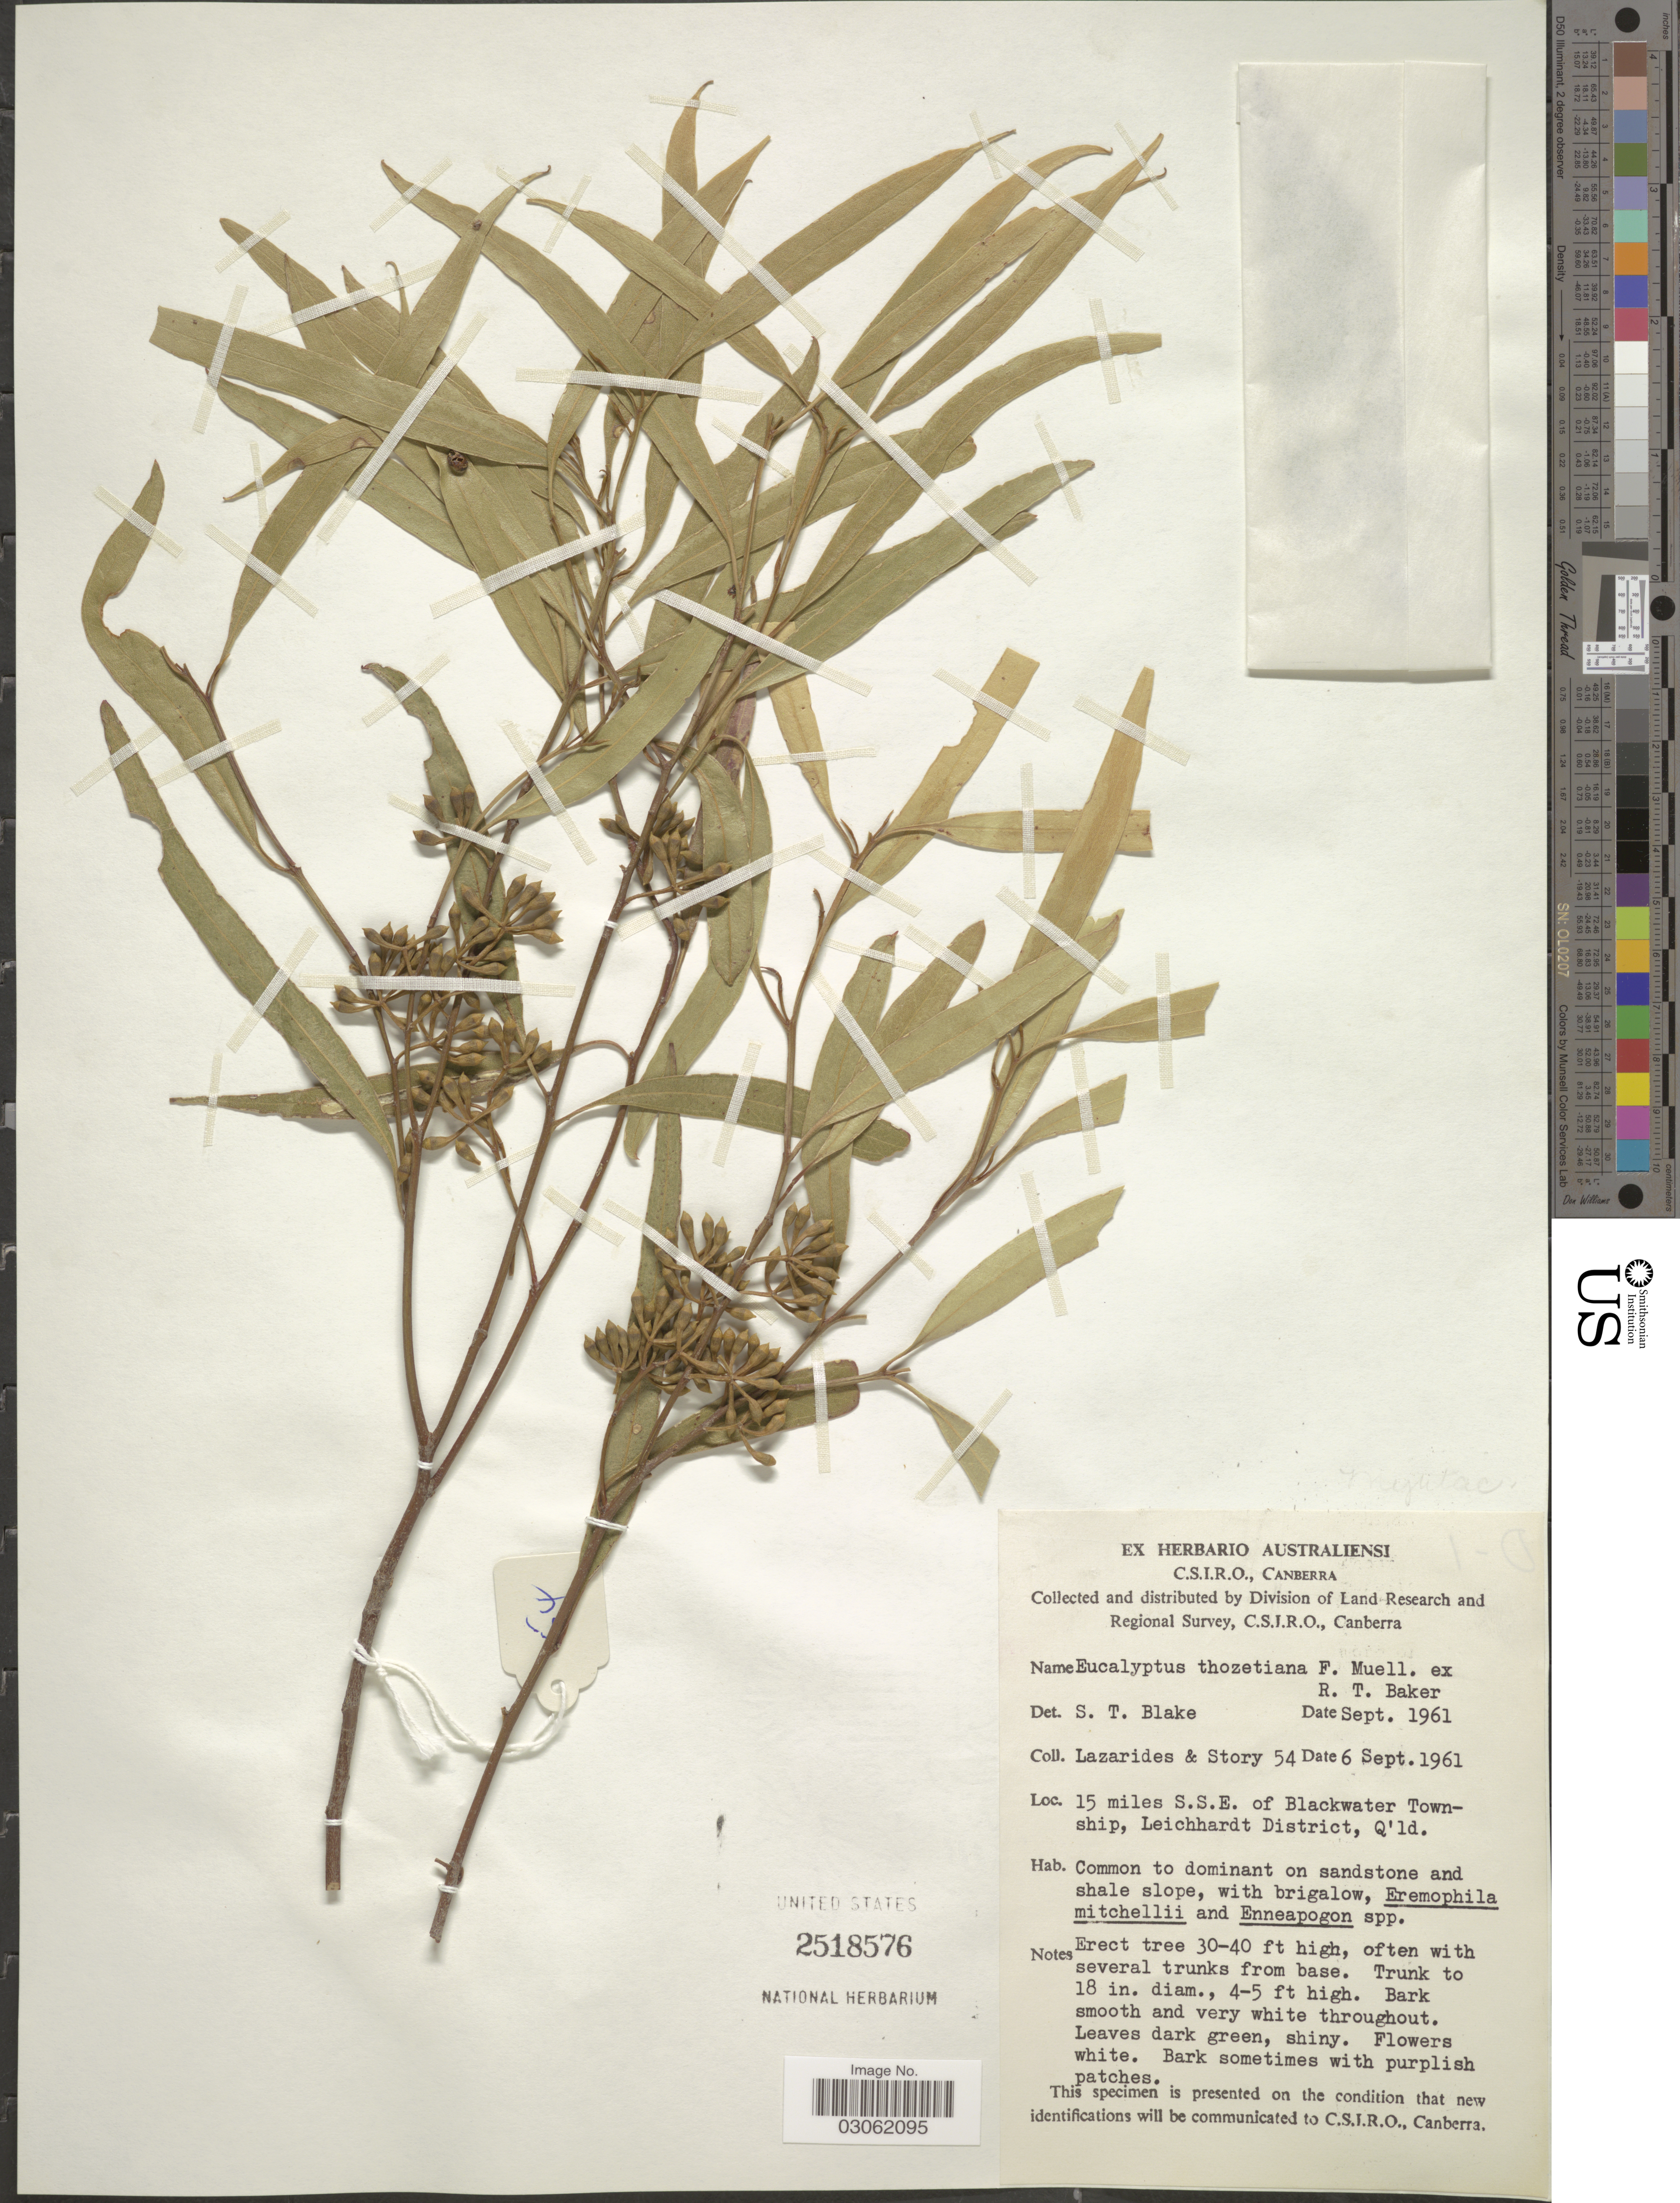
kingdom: Plantae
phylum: Tracheophyta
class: Magnoliopsida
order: Myrtales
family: Myrtaceae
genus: Eucalyptus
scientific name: Eucalyptus thozetiana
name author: F. Muell. ex R.T. Baker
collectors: M. Lazarides & -. Story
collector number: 54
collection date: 1961-09-06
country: Australia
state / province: Queensland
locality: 15 miles S. S. E. of Blackwater Township, Leichhardt District, Q'ld.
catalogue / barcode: US 2518576